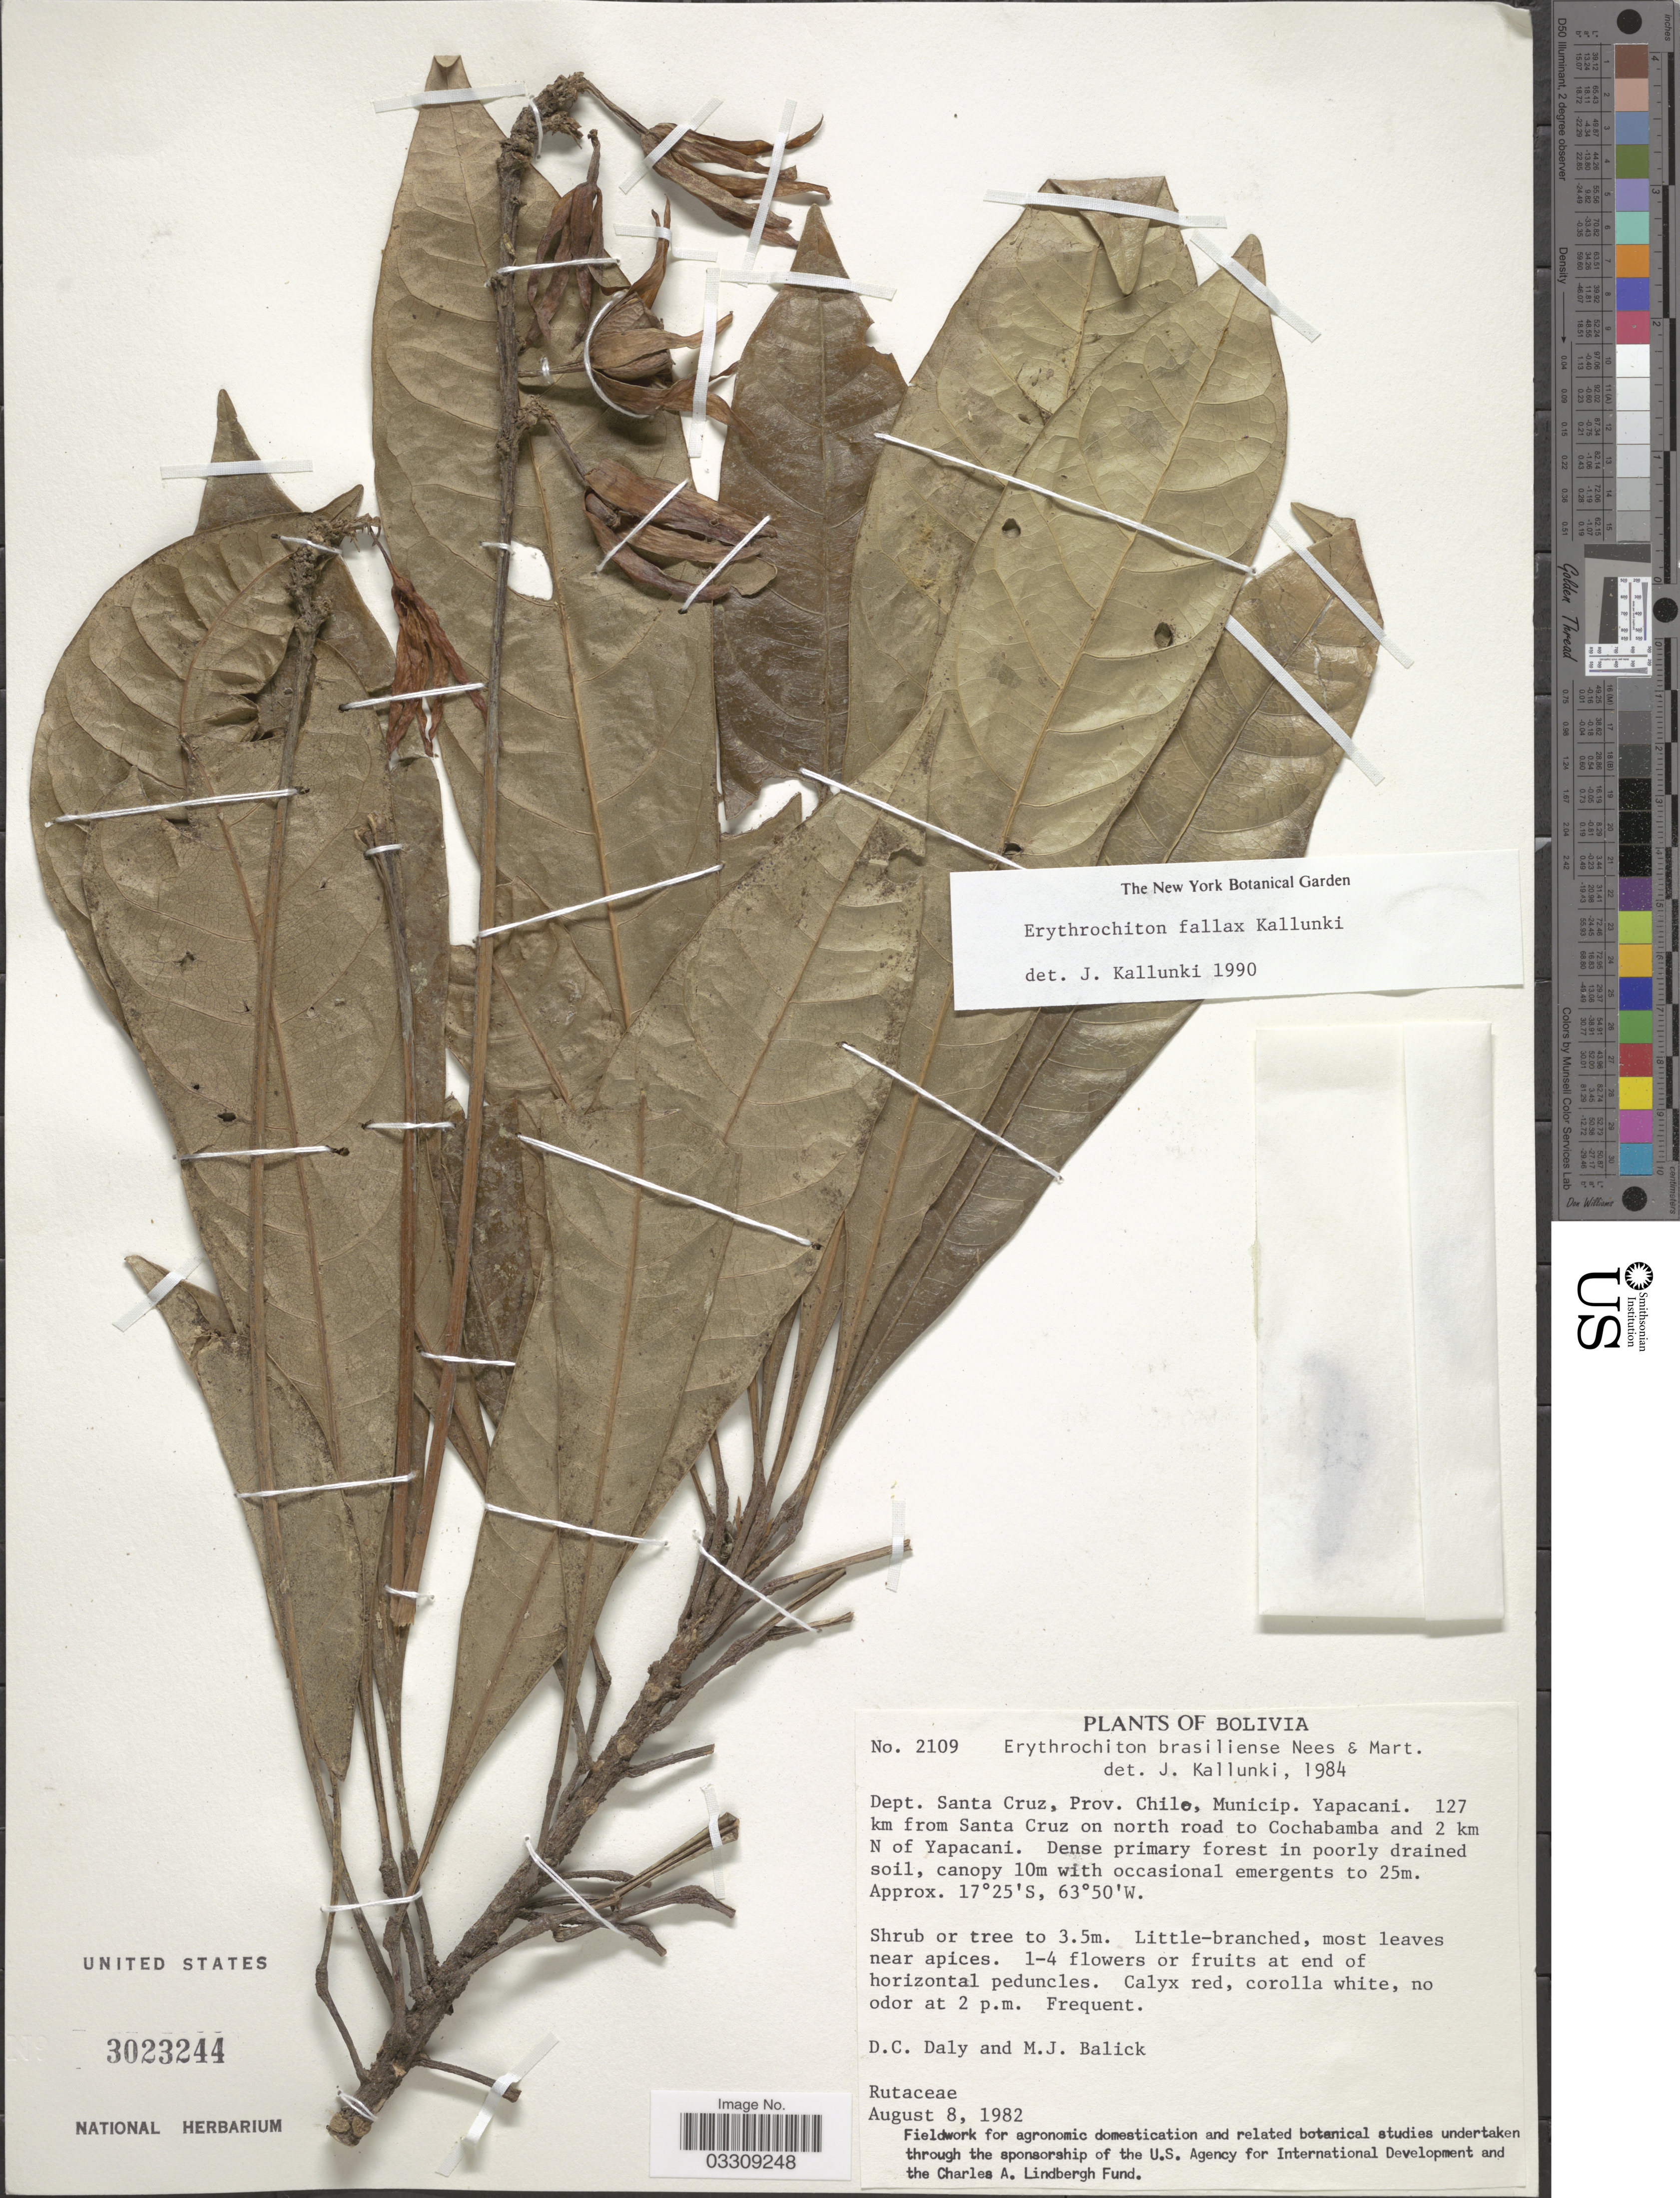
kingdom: Plantae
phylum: Tracheophyta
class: Magnoliopsida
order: Sapindales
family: Rutaceae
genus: Erythrochiton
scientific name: Erythrochiton fallax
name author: Kallunki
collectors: D. C. Daly & M. J. Balick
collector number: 2109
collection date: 1982-08-08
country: Bolivia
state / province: Santa Cruz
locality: Dept. Santa Cruz, Prov. Chilo, Municip. Yapacani. 127 km from Santa Cruz on north road to Cochabamba and 2 km N of Yapacani.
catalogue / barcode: US 3023244